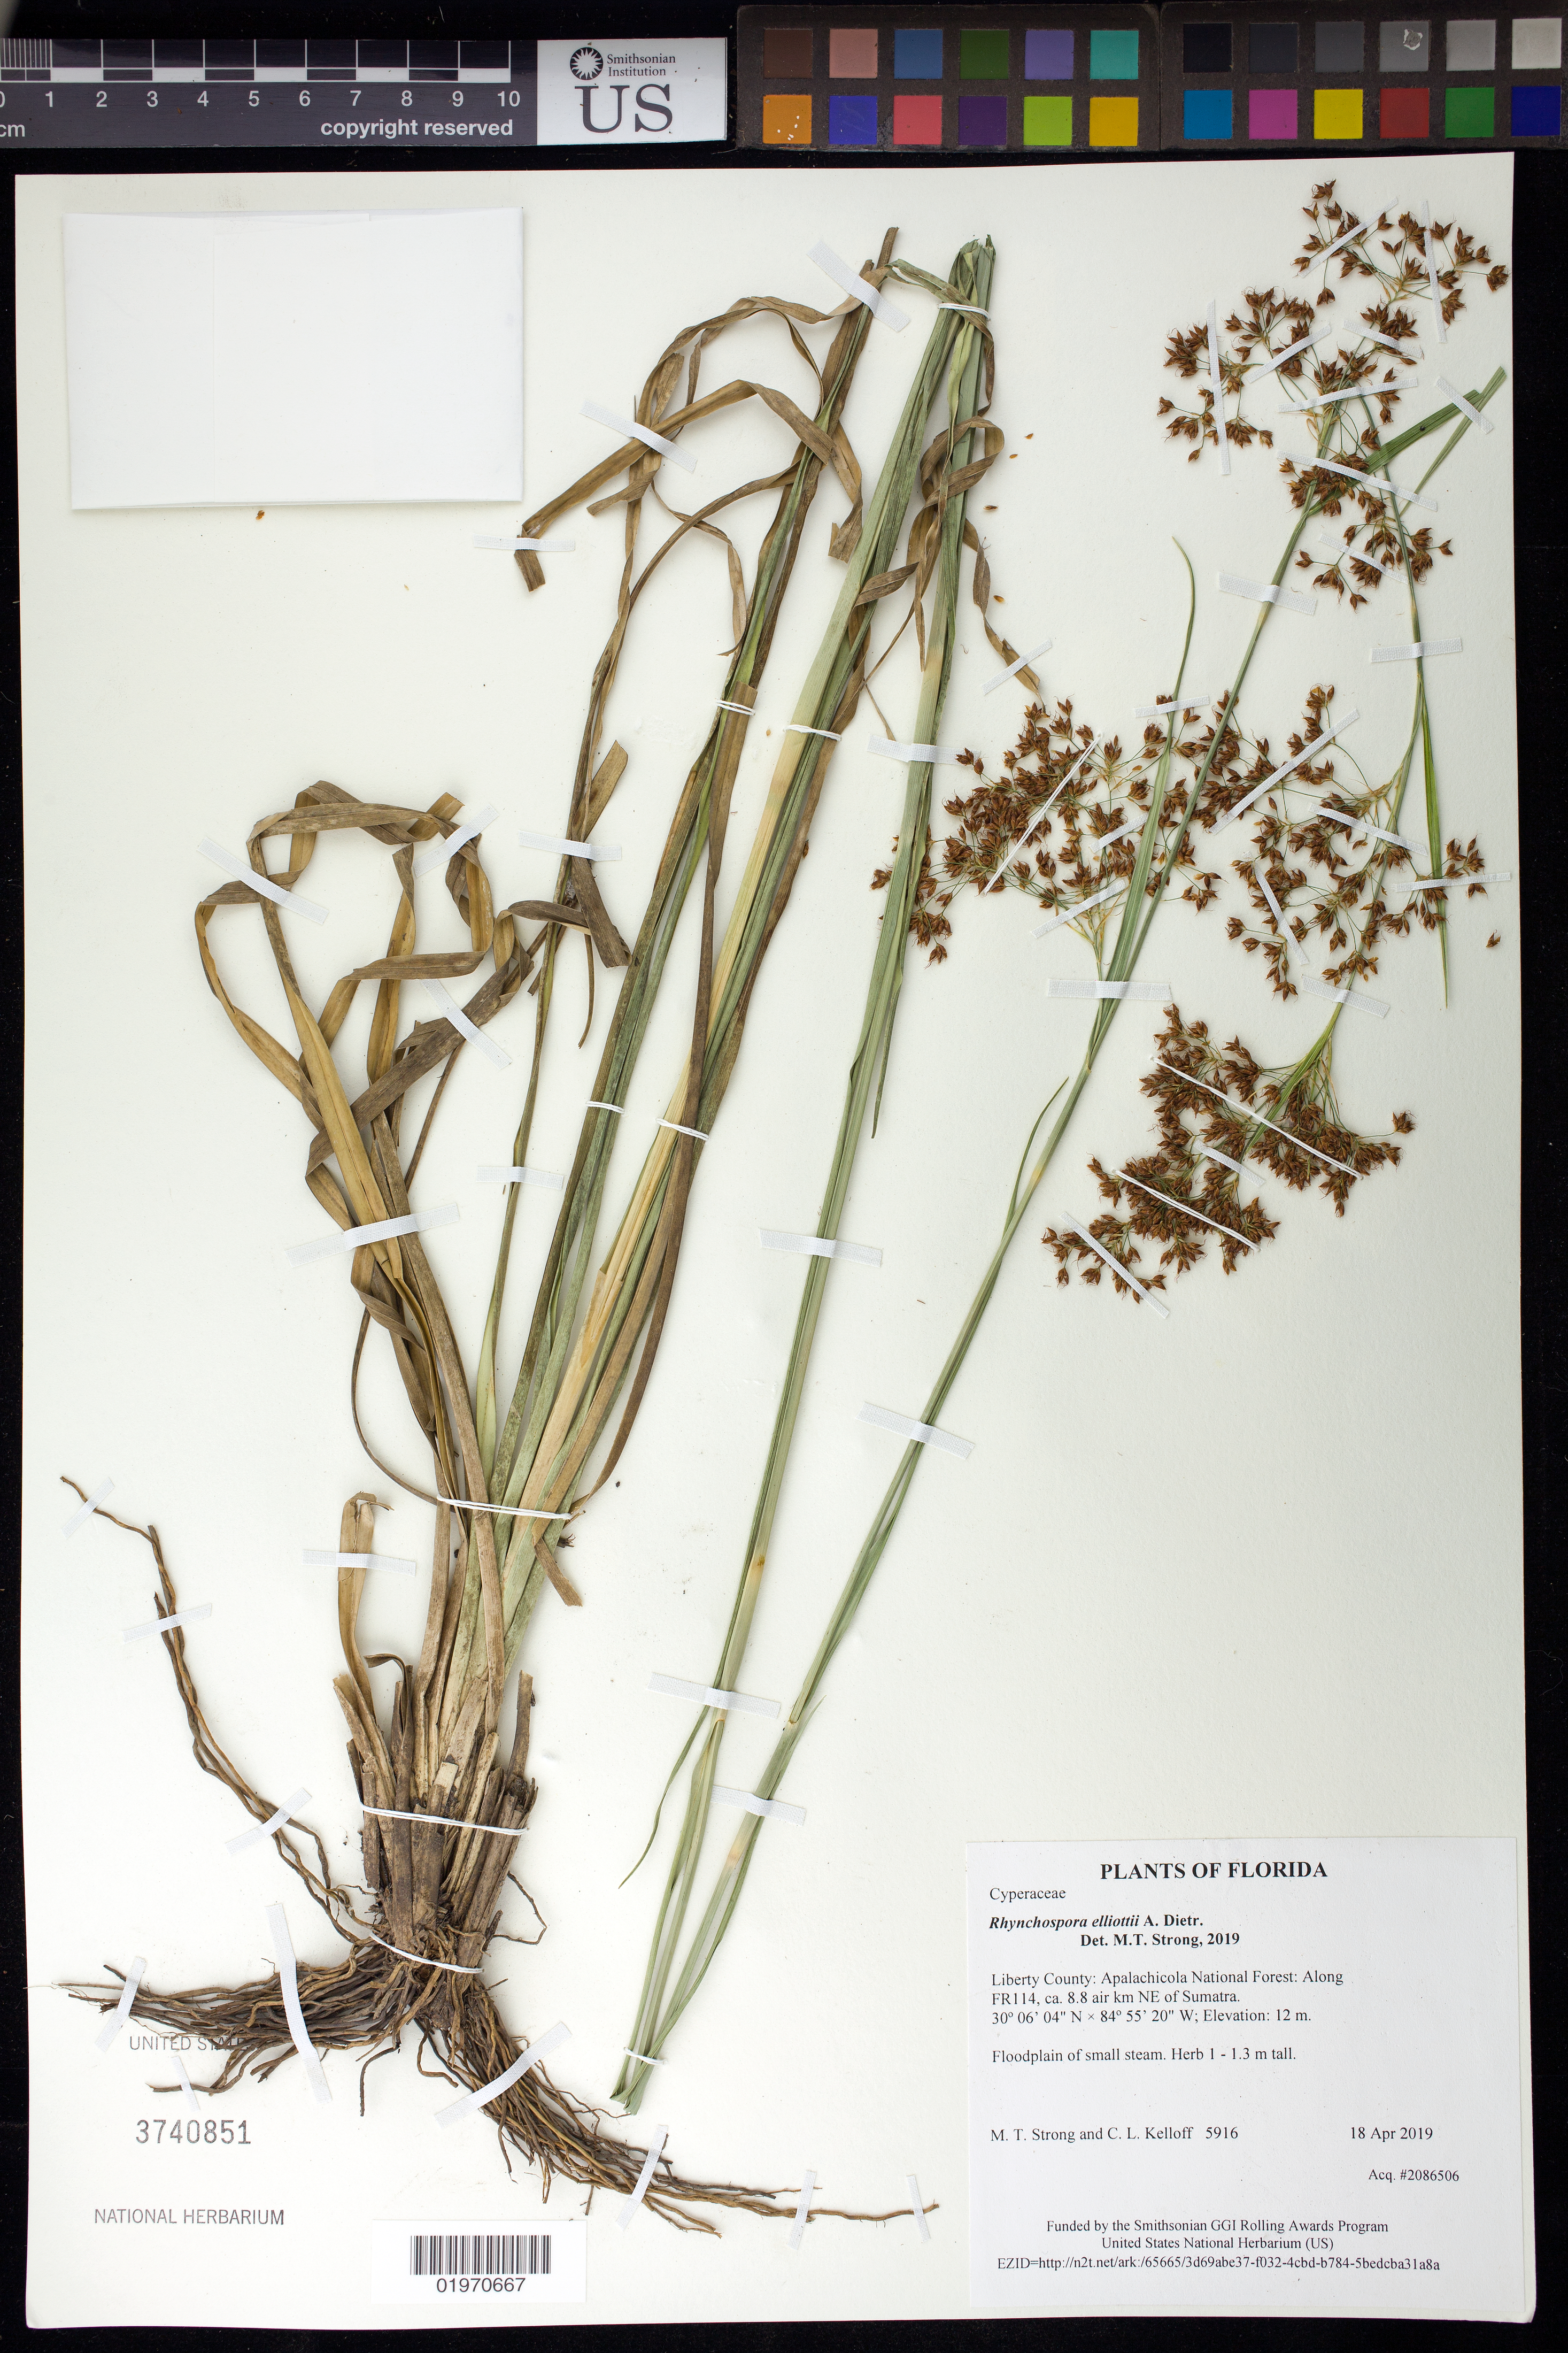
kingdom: Plantae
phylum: Tracheophyta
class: Liliopsida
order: Poales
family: Cyperaceae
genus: Rhynchospora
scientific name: Rhynchospora elliottii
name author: A. Dietr.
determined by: Strong, Mark T., (BOT), Smithsonian Institution - National Museum of Natural History (UNITED STATES)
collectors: M. T. Strong & C. L. Kelloff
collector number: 5916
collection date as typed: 18 Apr 2019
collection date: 2019-04-18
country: United States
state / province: Florida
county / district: Liberty County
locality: Apalachicola National Forest: Along FR114, ca. 8.8 air km NE of Sumatra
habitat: Floodplain of small steam.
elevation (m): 12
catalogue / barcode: US 3740851